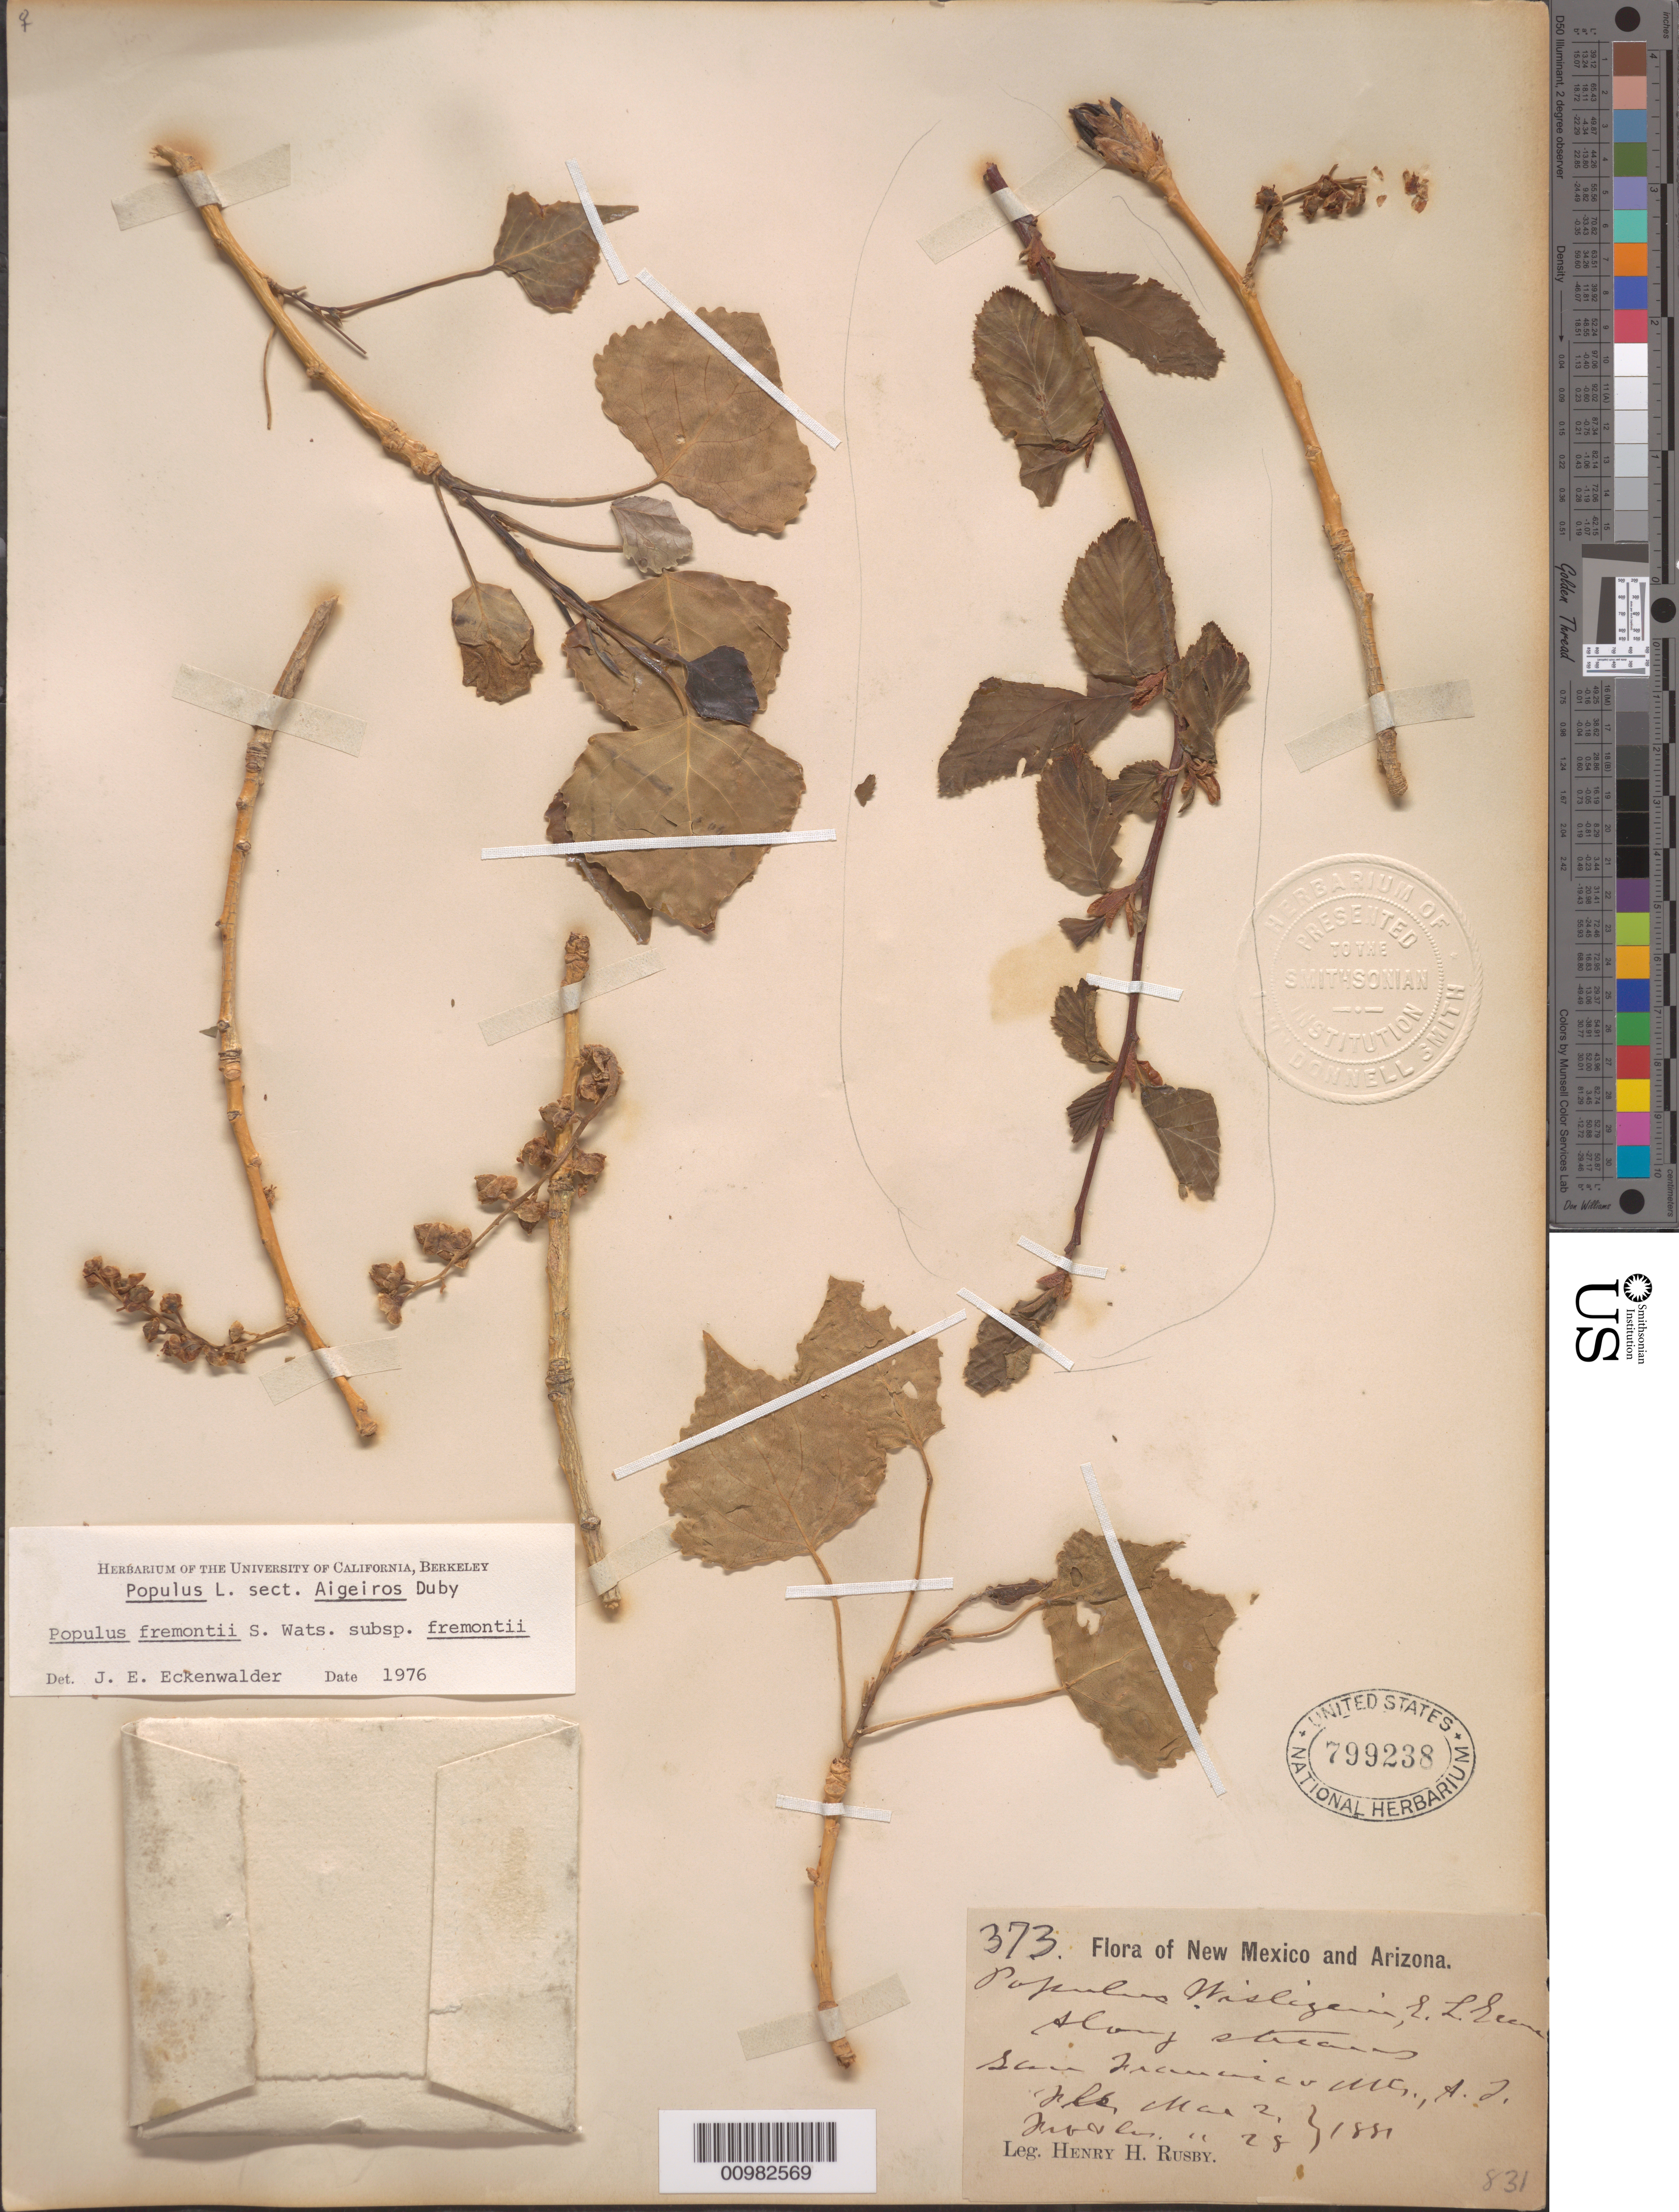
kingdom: Plantae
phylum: Tracheophyta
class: Magnoliopsida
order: Malpighiales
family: Salicaceae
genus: Populus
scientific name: Populus fremontii subsp. fremontii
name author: S. Watson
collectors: H. H. Rusby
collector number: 373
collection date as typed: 1881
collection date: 1881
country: United States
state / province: Arizona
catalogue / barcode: US 799238